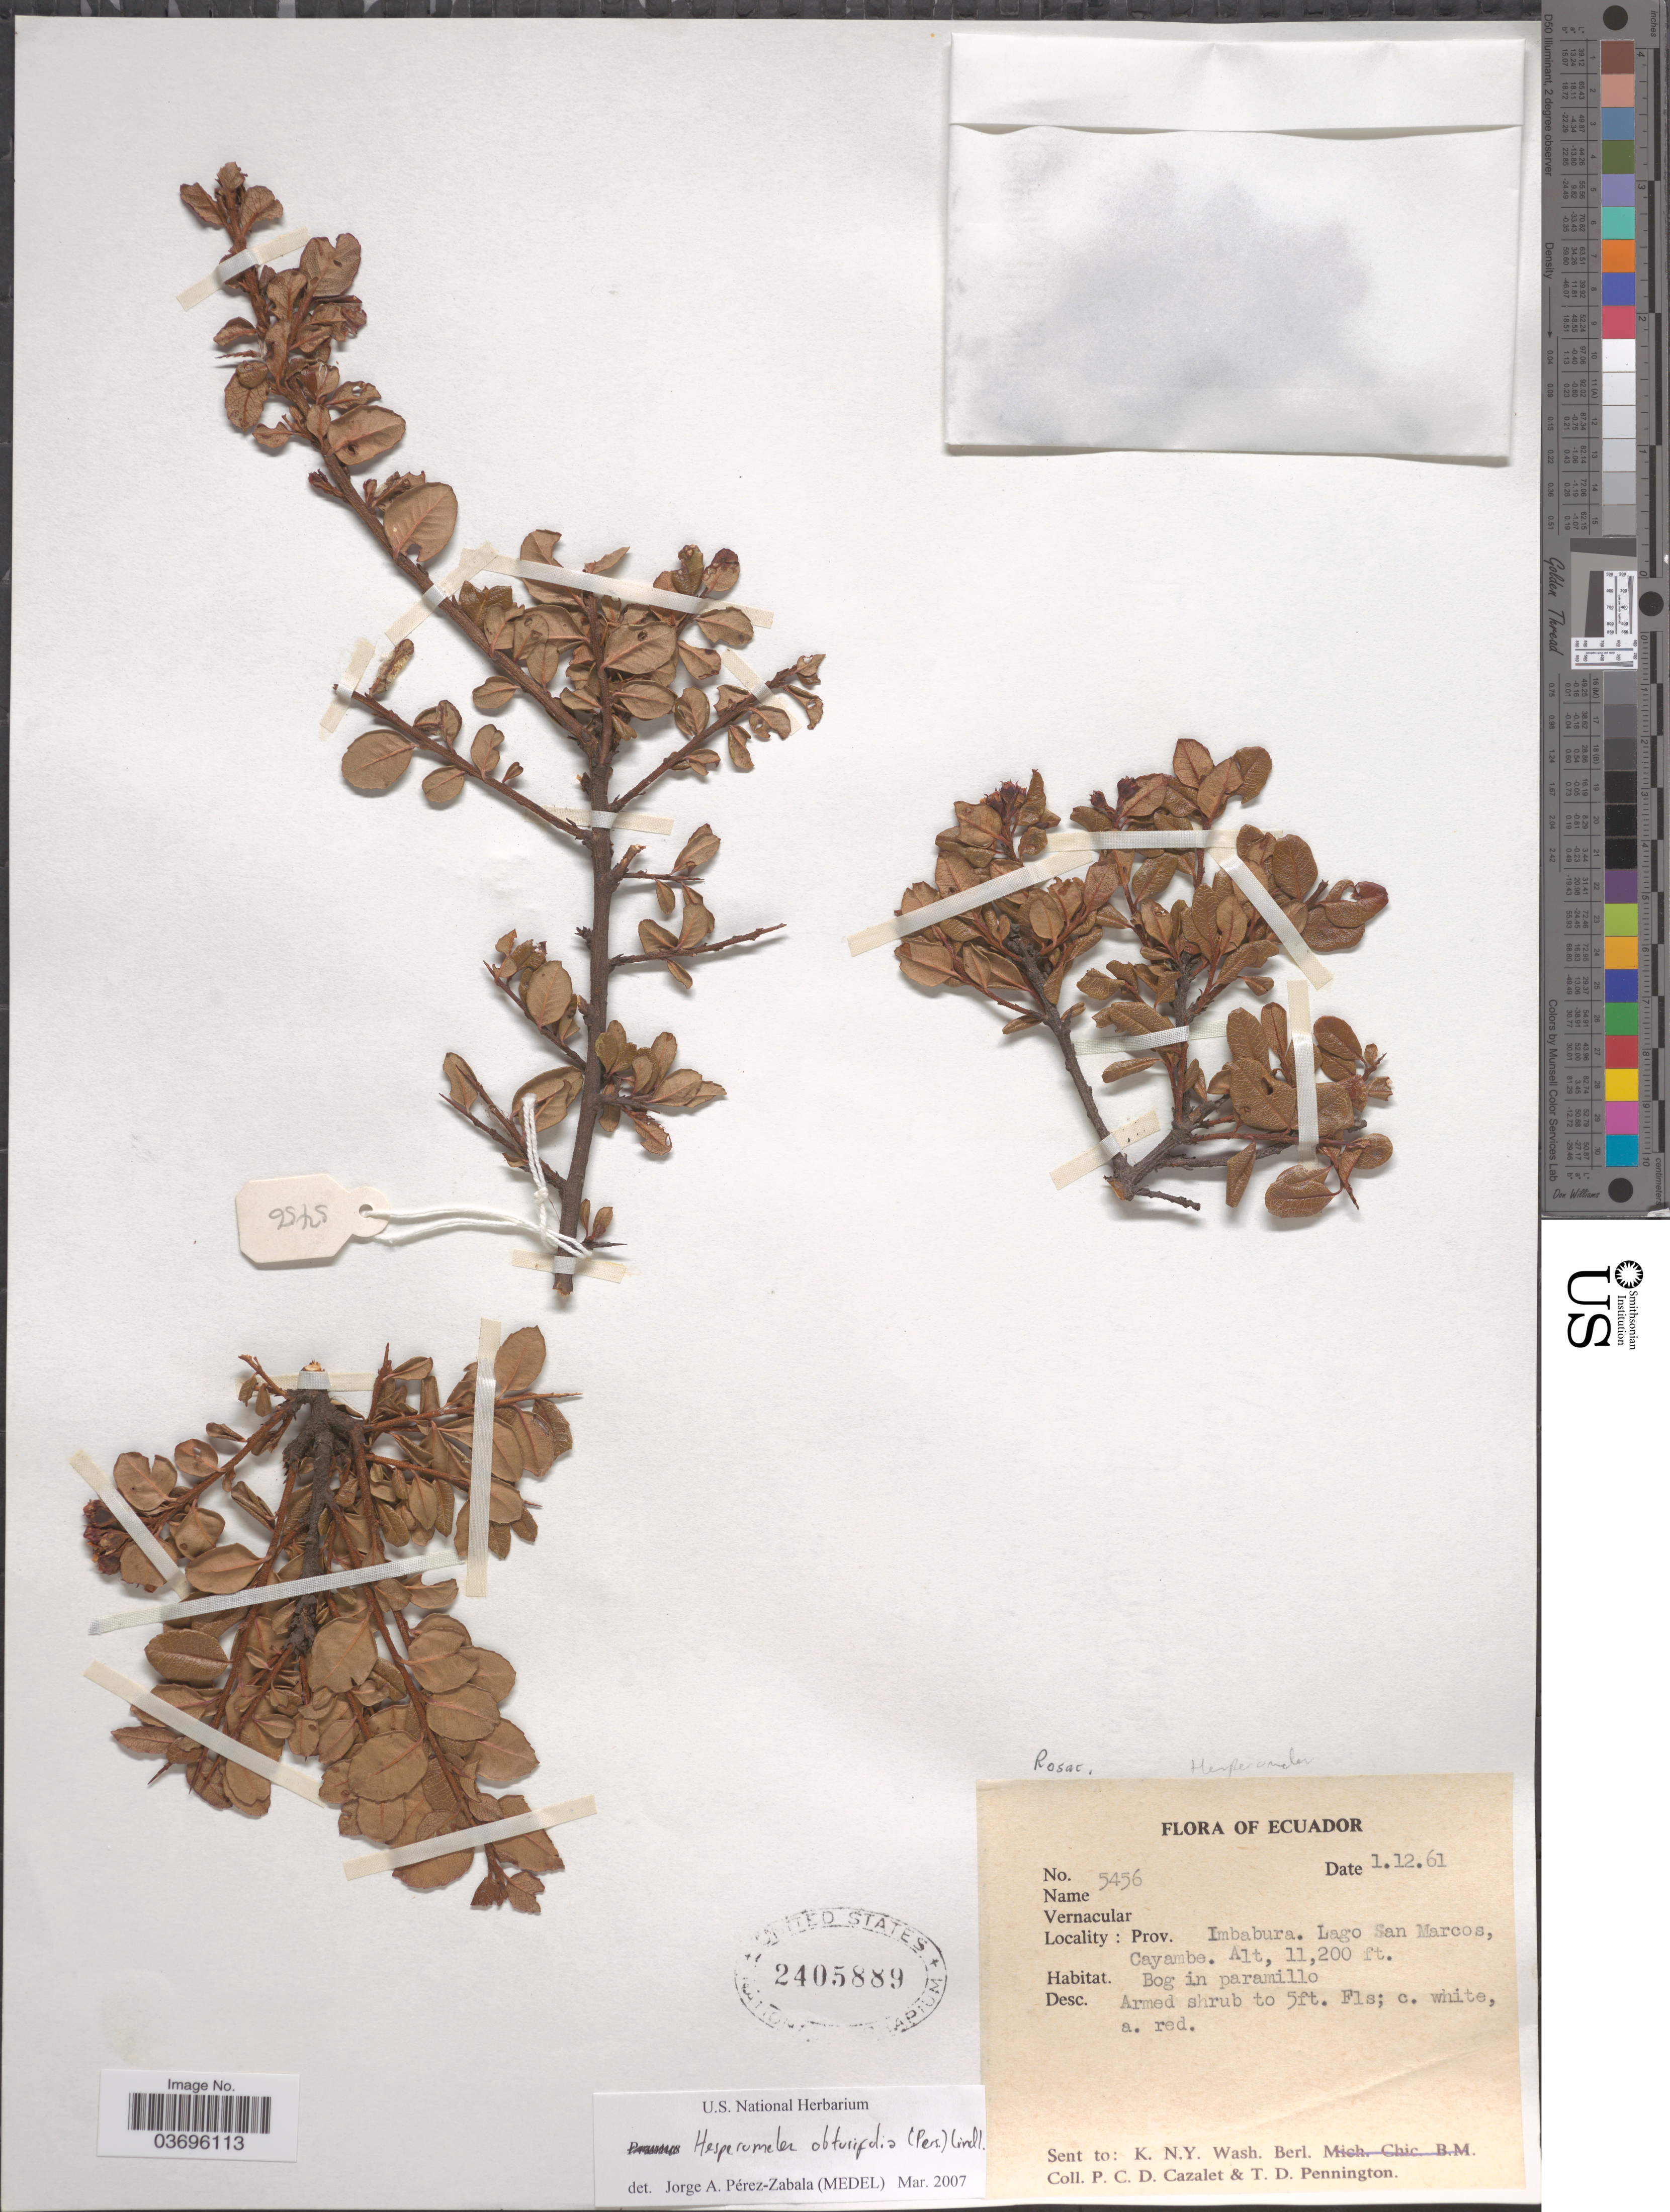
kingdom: Plantae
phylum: Tracheophyta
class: Magnoliopsida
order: Rosales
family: Rosaceae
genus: Hesperomeles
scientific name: Hesperomeles obtusifolia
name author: (Pers.) Lindl.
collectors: P. C. D. Cazalet & T. D. Pennington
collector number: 5456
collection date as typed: Transcribed d/m/y: 1/12/61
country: Ecuador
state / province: Imbabura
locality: Lago San Marcos Cayambe.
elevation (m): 3414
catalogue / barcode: US 2405889